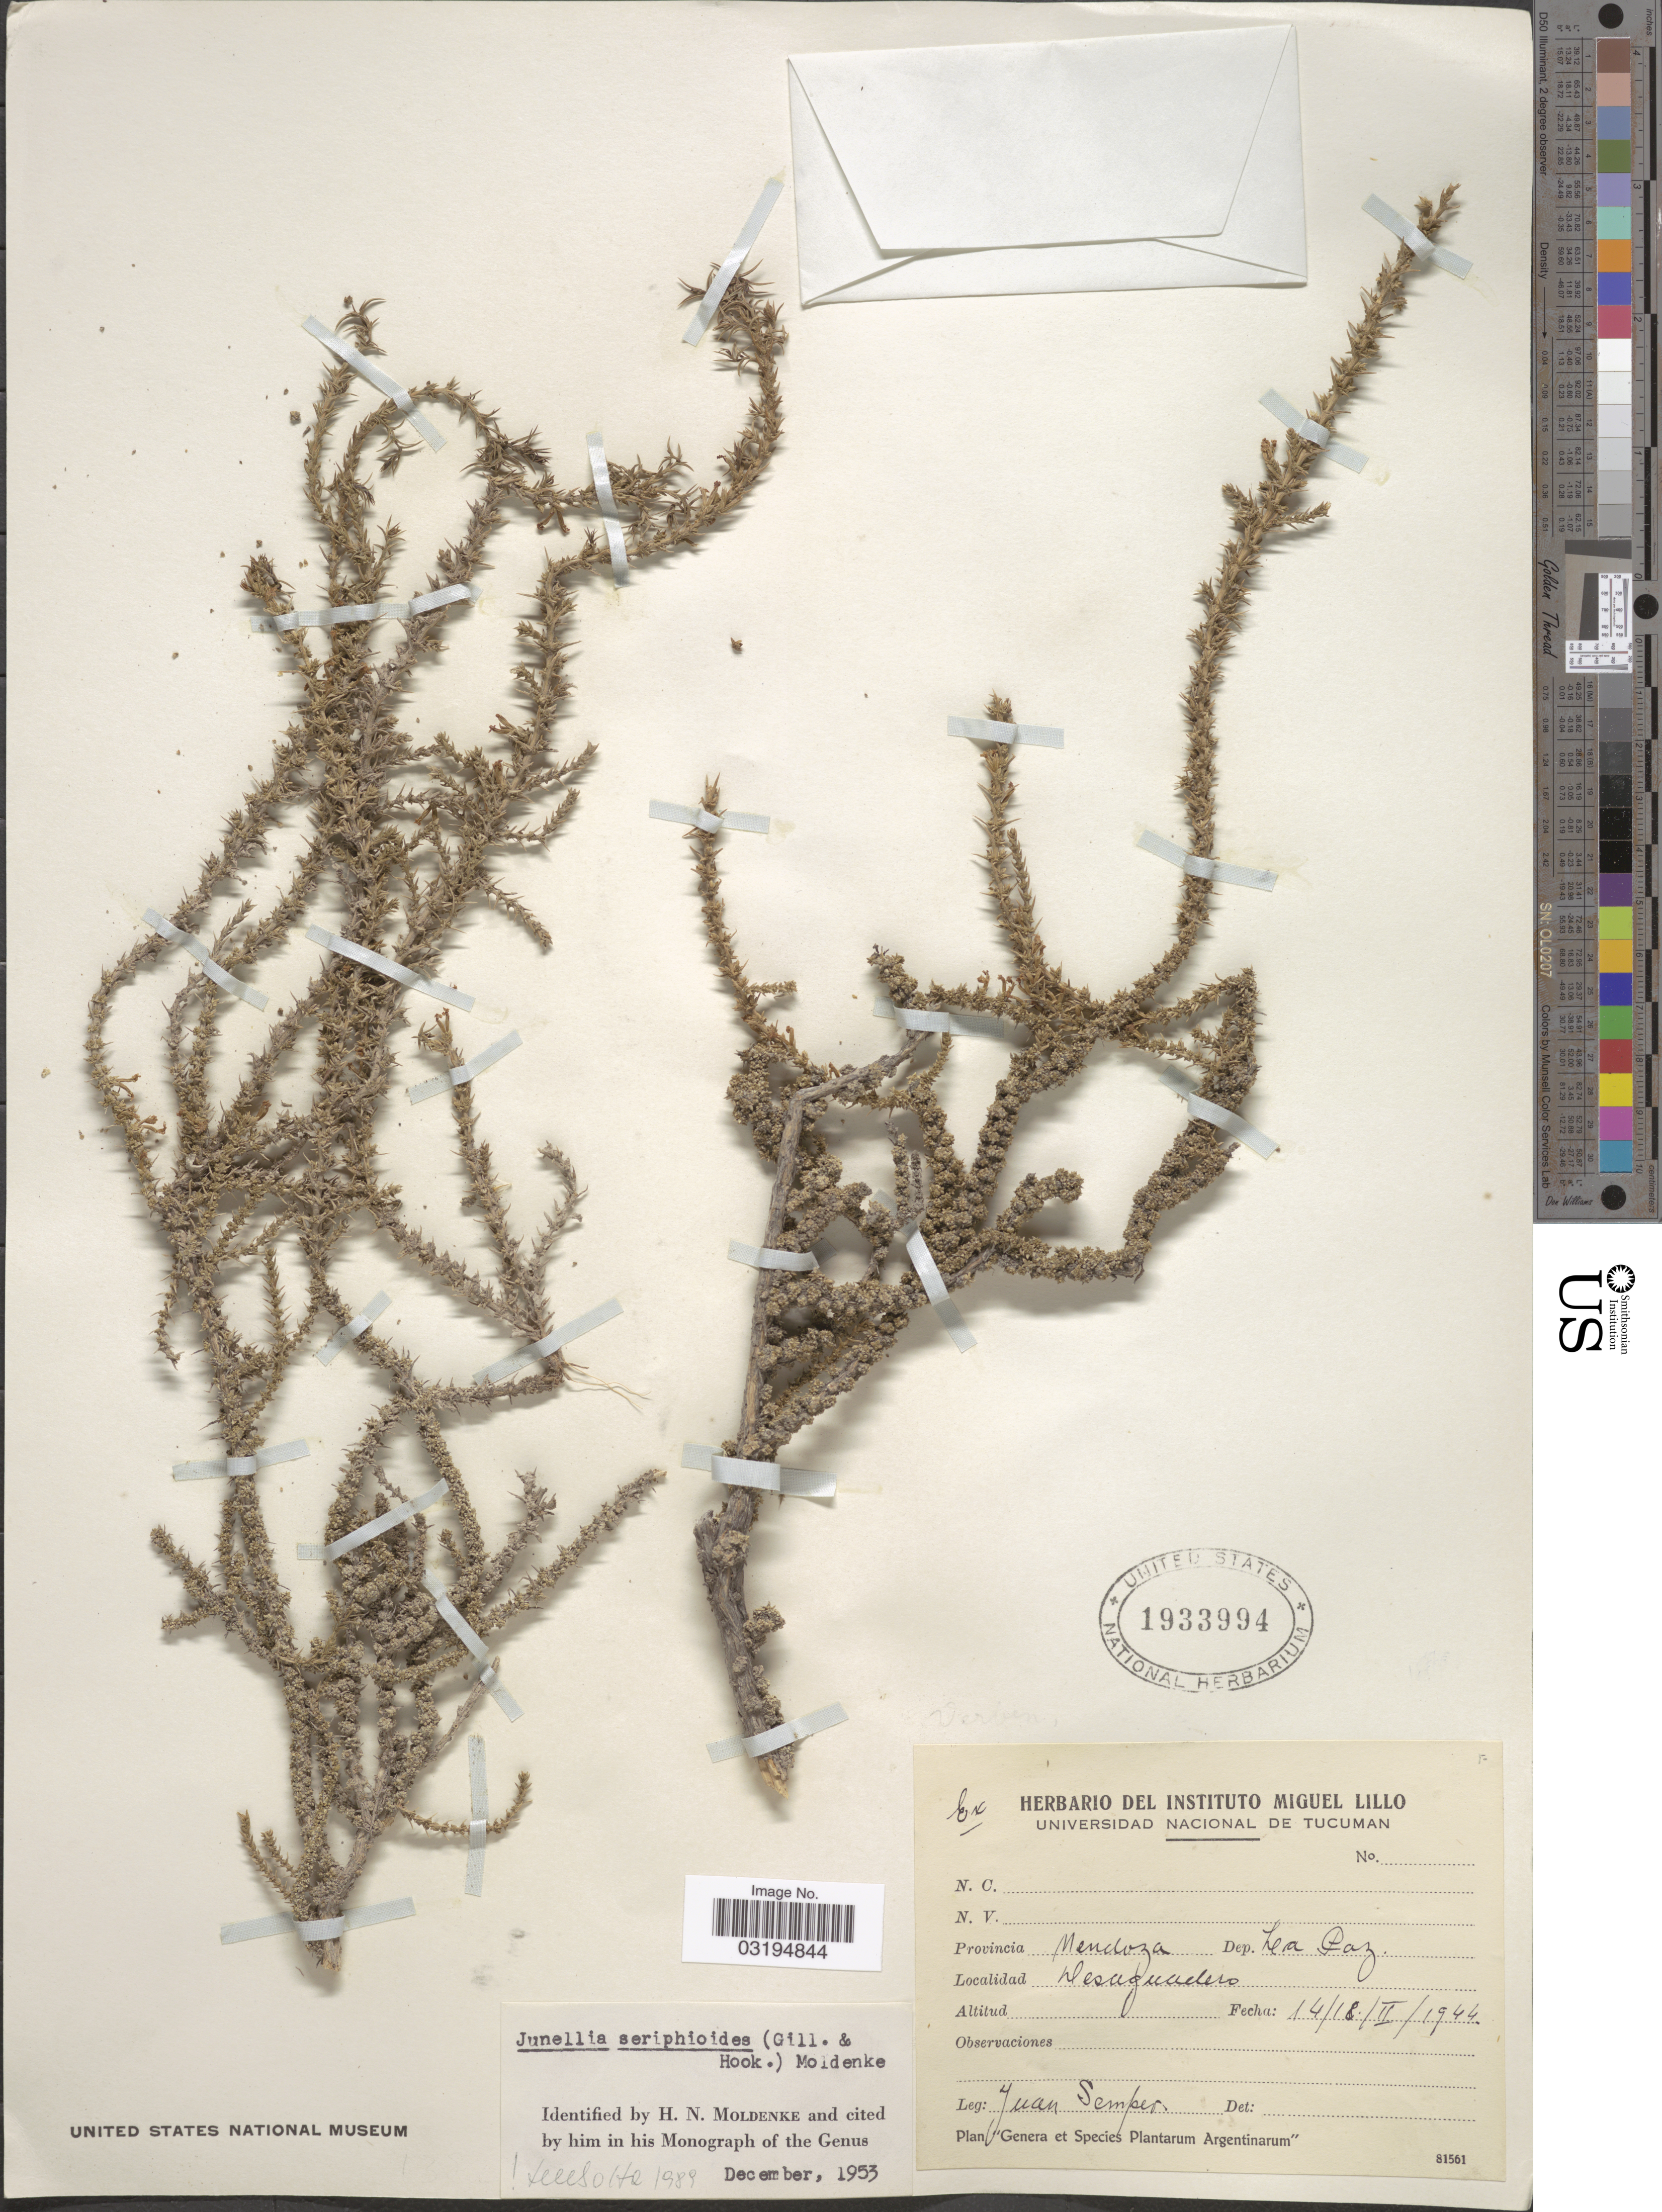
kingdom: Plantae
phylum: Tracheophyta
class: Magnoliopsida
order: Lamiales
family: Verbenaceae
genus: Junellia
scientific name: Junellia seriphioides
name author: (Gillies & Hook.) Moldenke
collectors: J. Semper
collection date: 1944-02-14/1944-02-18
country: Argentina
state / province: Mendoza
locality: Dep. La Paz. Desaguadero.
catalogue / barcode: US 1933994